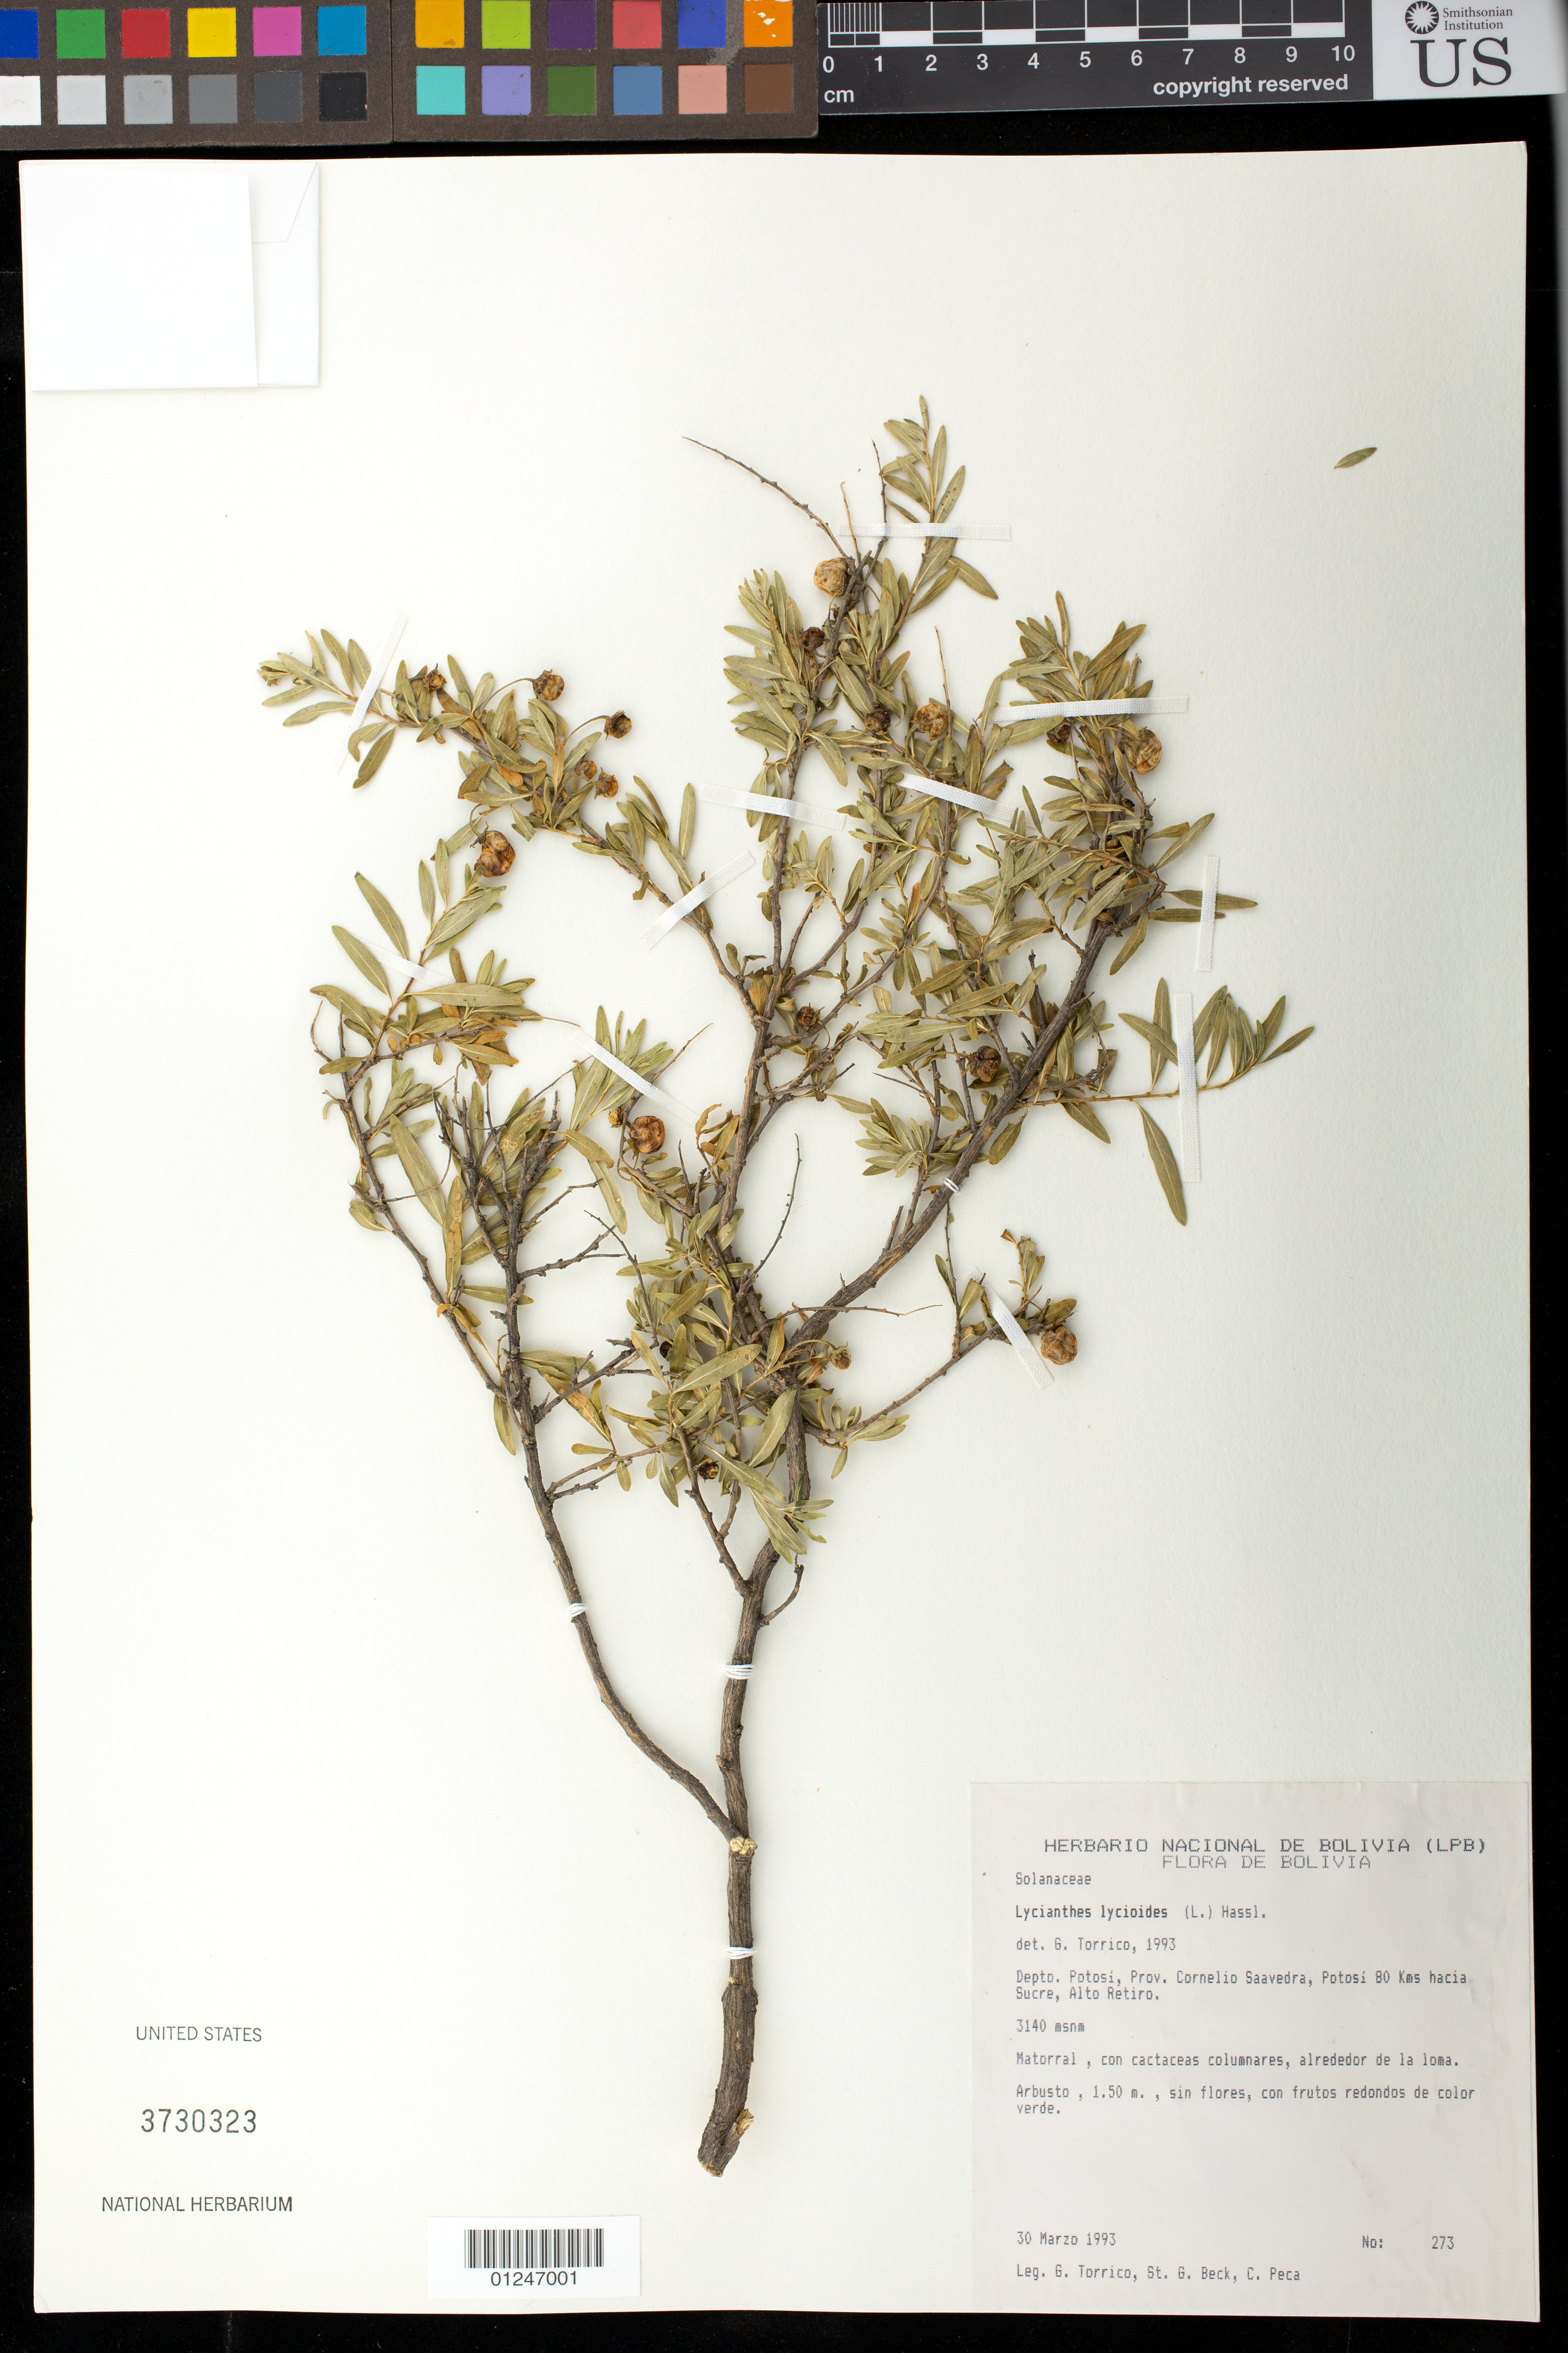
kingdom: Plantae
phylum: Tracheophyta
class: Magnoliopsida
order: Solanales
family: Solanaceae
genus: Lycianthes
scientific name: Lycianthes lycioides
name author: (L.) Hassl.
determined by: Torrico, G.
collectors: G. Torrico, S. Beck & C. Peca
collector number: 273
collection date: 1993-03-30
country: Bolivia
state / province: Potosi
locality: Prov. Cornelio Saavedra, Potosi 80 km hacia Sucre, Alto Retiro.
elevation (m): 3140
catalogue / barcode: US 3730323